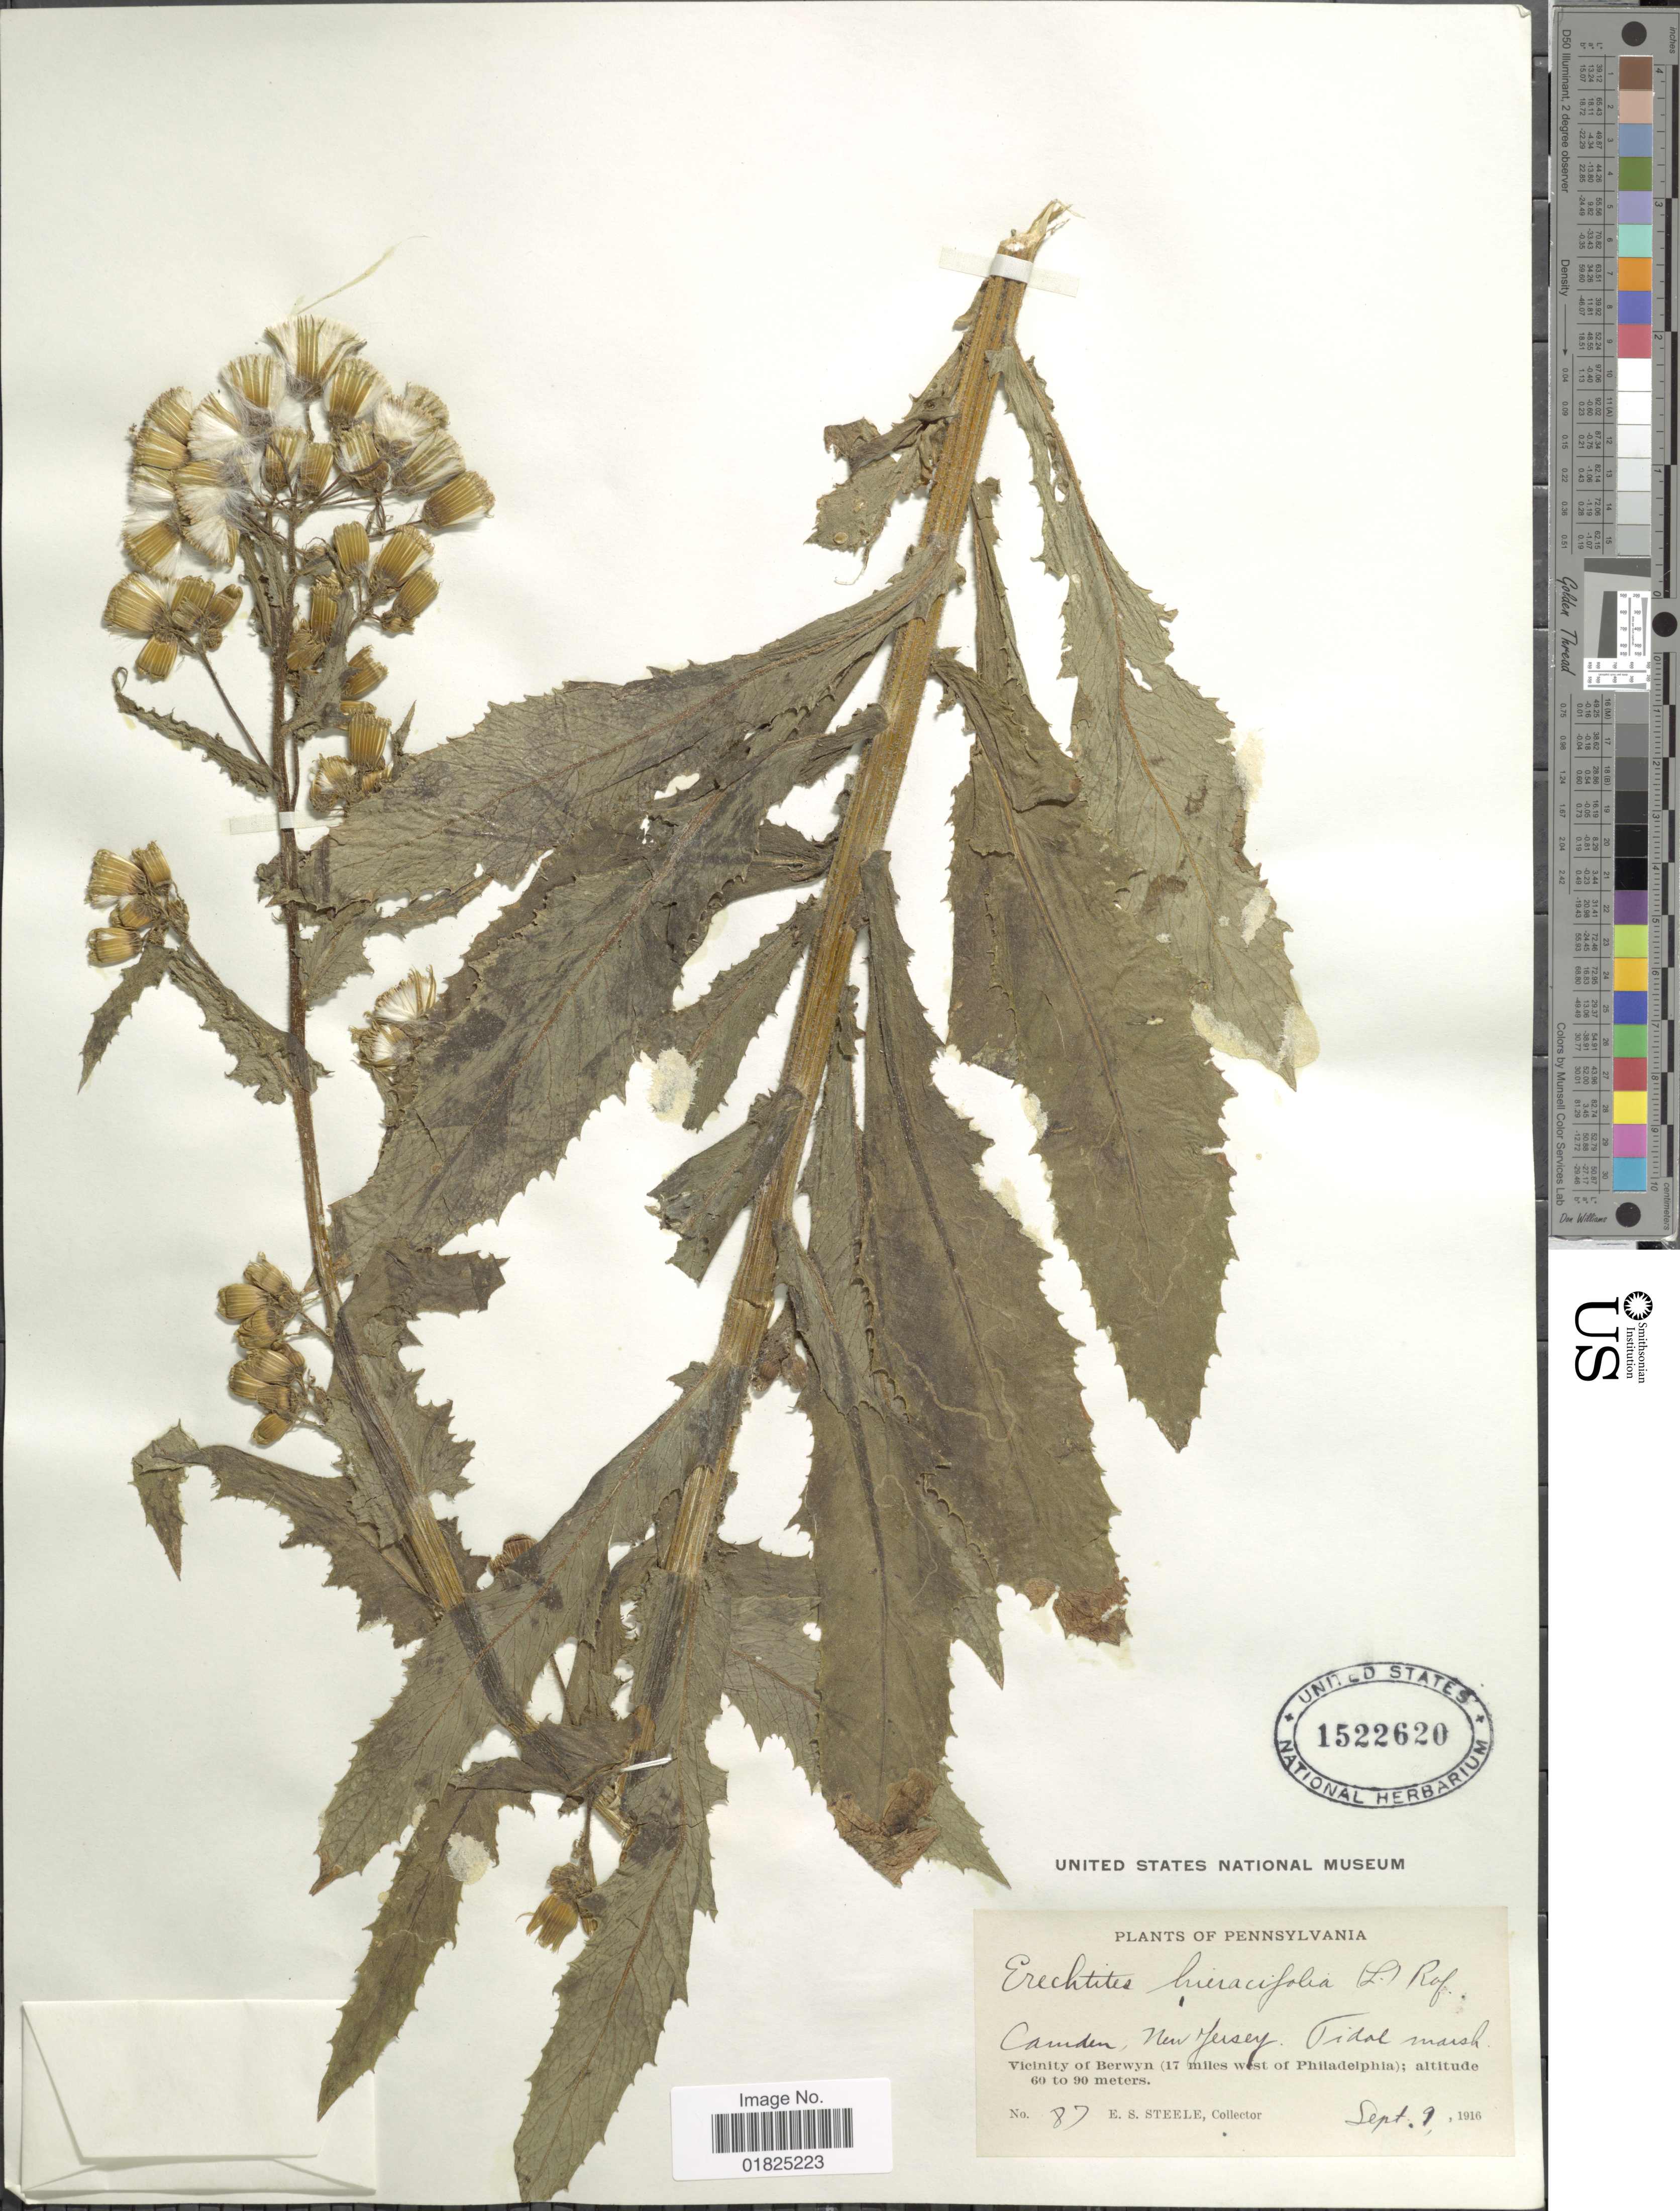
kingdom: Plantae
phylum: Tracheophyta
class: Magnoliopsida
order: Asterales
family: Asteraceae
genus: Erechtites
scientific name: Erechtites hieraciifolius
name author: (L.) Raf. ex DC.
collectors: E. Steele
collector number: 87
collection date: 1916-09-09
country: United States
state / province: Pennsylvania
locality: Vicinity of Berwyn (17 miles west of Philadelphia), Camden New Jersey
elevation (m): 60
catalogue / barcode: US 1522620